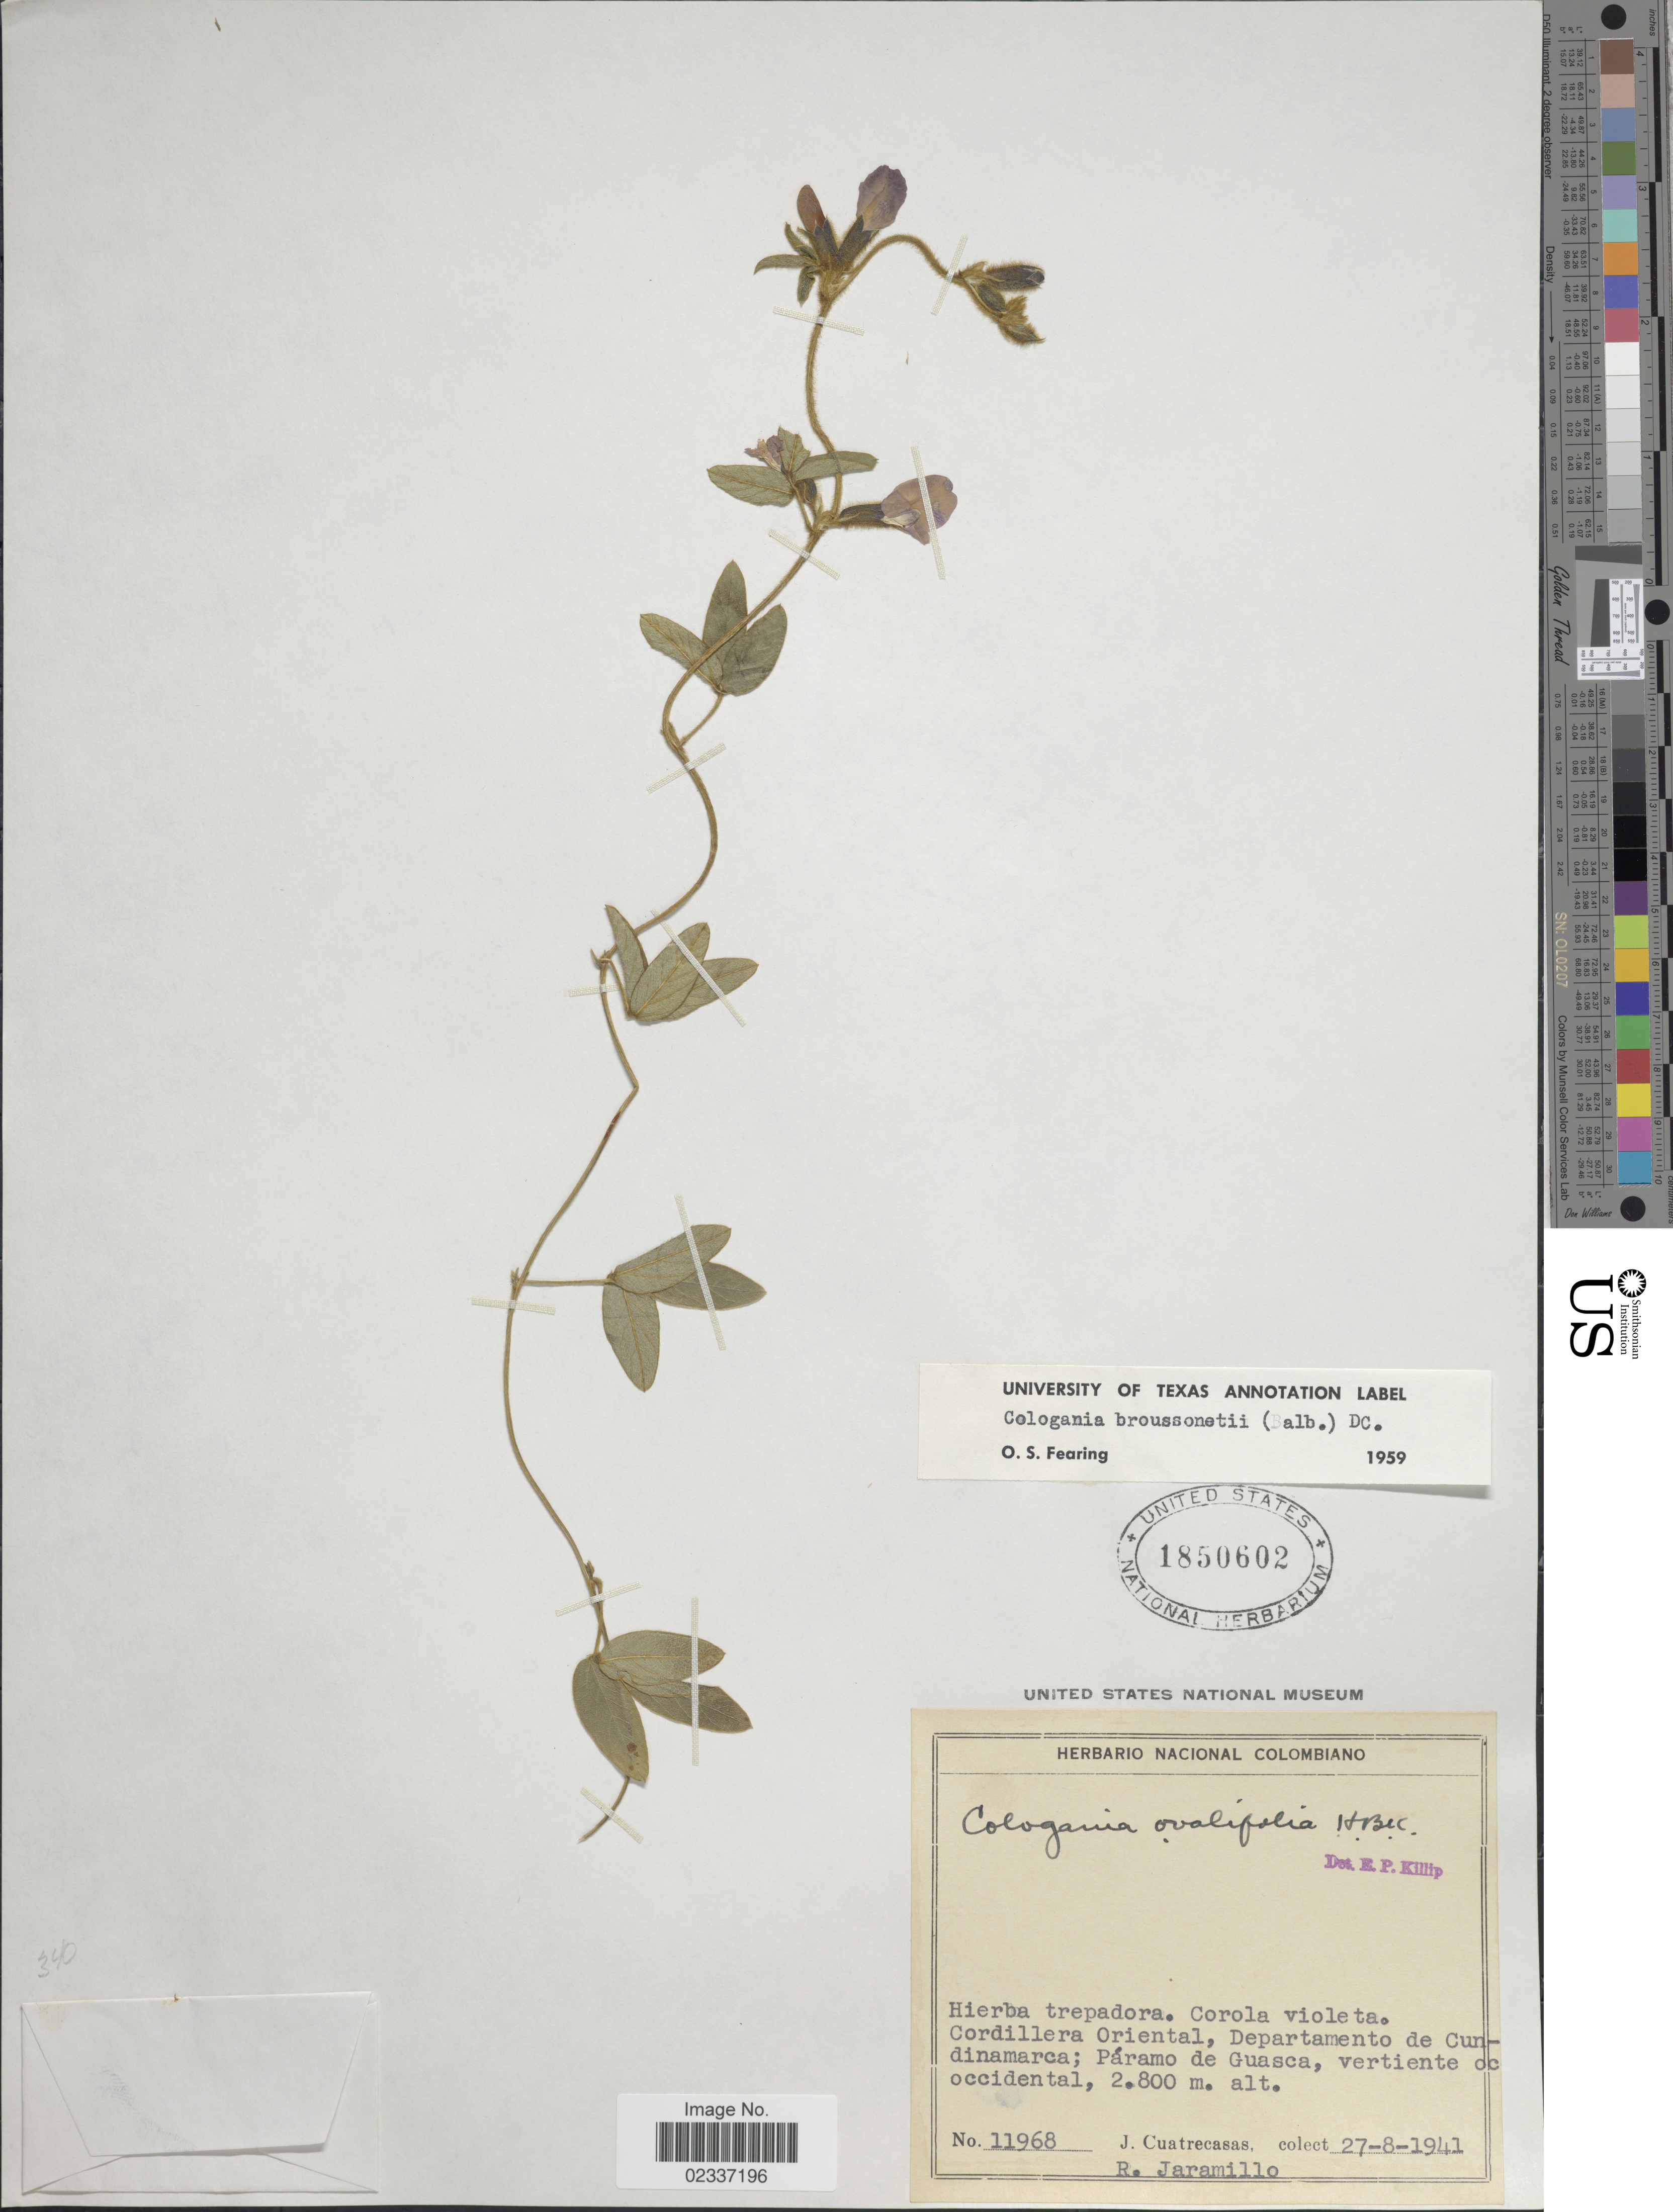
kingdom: Plantae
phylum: Tracheophyta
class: Magnoliopsida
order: Fabales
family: Fabaceae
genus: Cologania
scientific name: Cologania broussonetii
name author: (Balb.) DC.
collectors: J. Cuatrecasas & R. Jaramillo M.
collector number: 11968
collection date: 1941-08-27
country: Colombia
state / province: Cundinamarca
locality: Cordillera Oriental, Departamento de Cundinamarca; Páramo de Guasca, vertiente occidental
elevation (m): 2800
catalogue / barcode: US 1850602